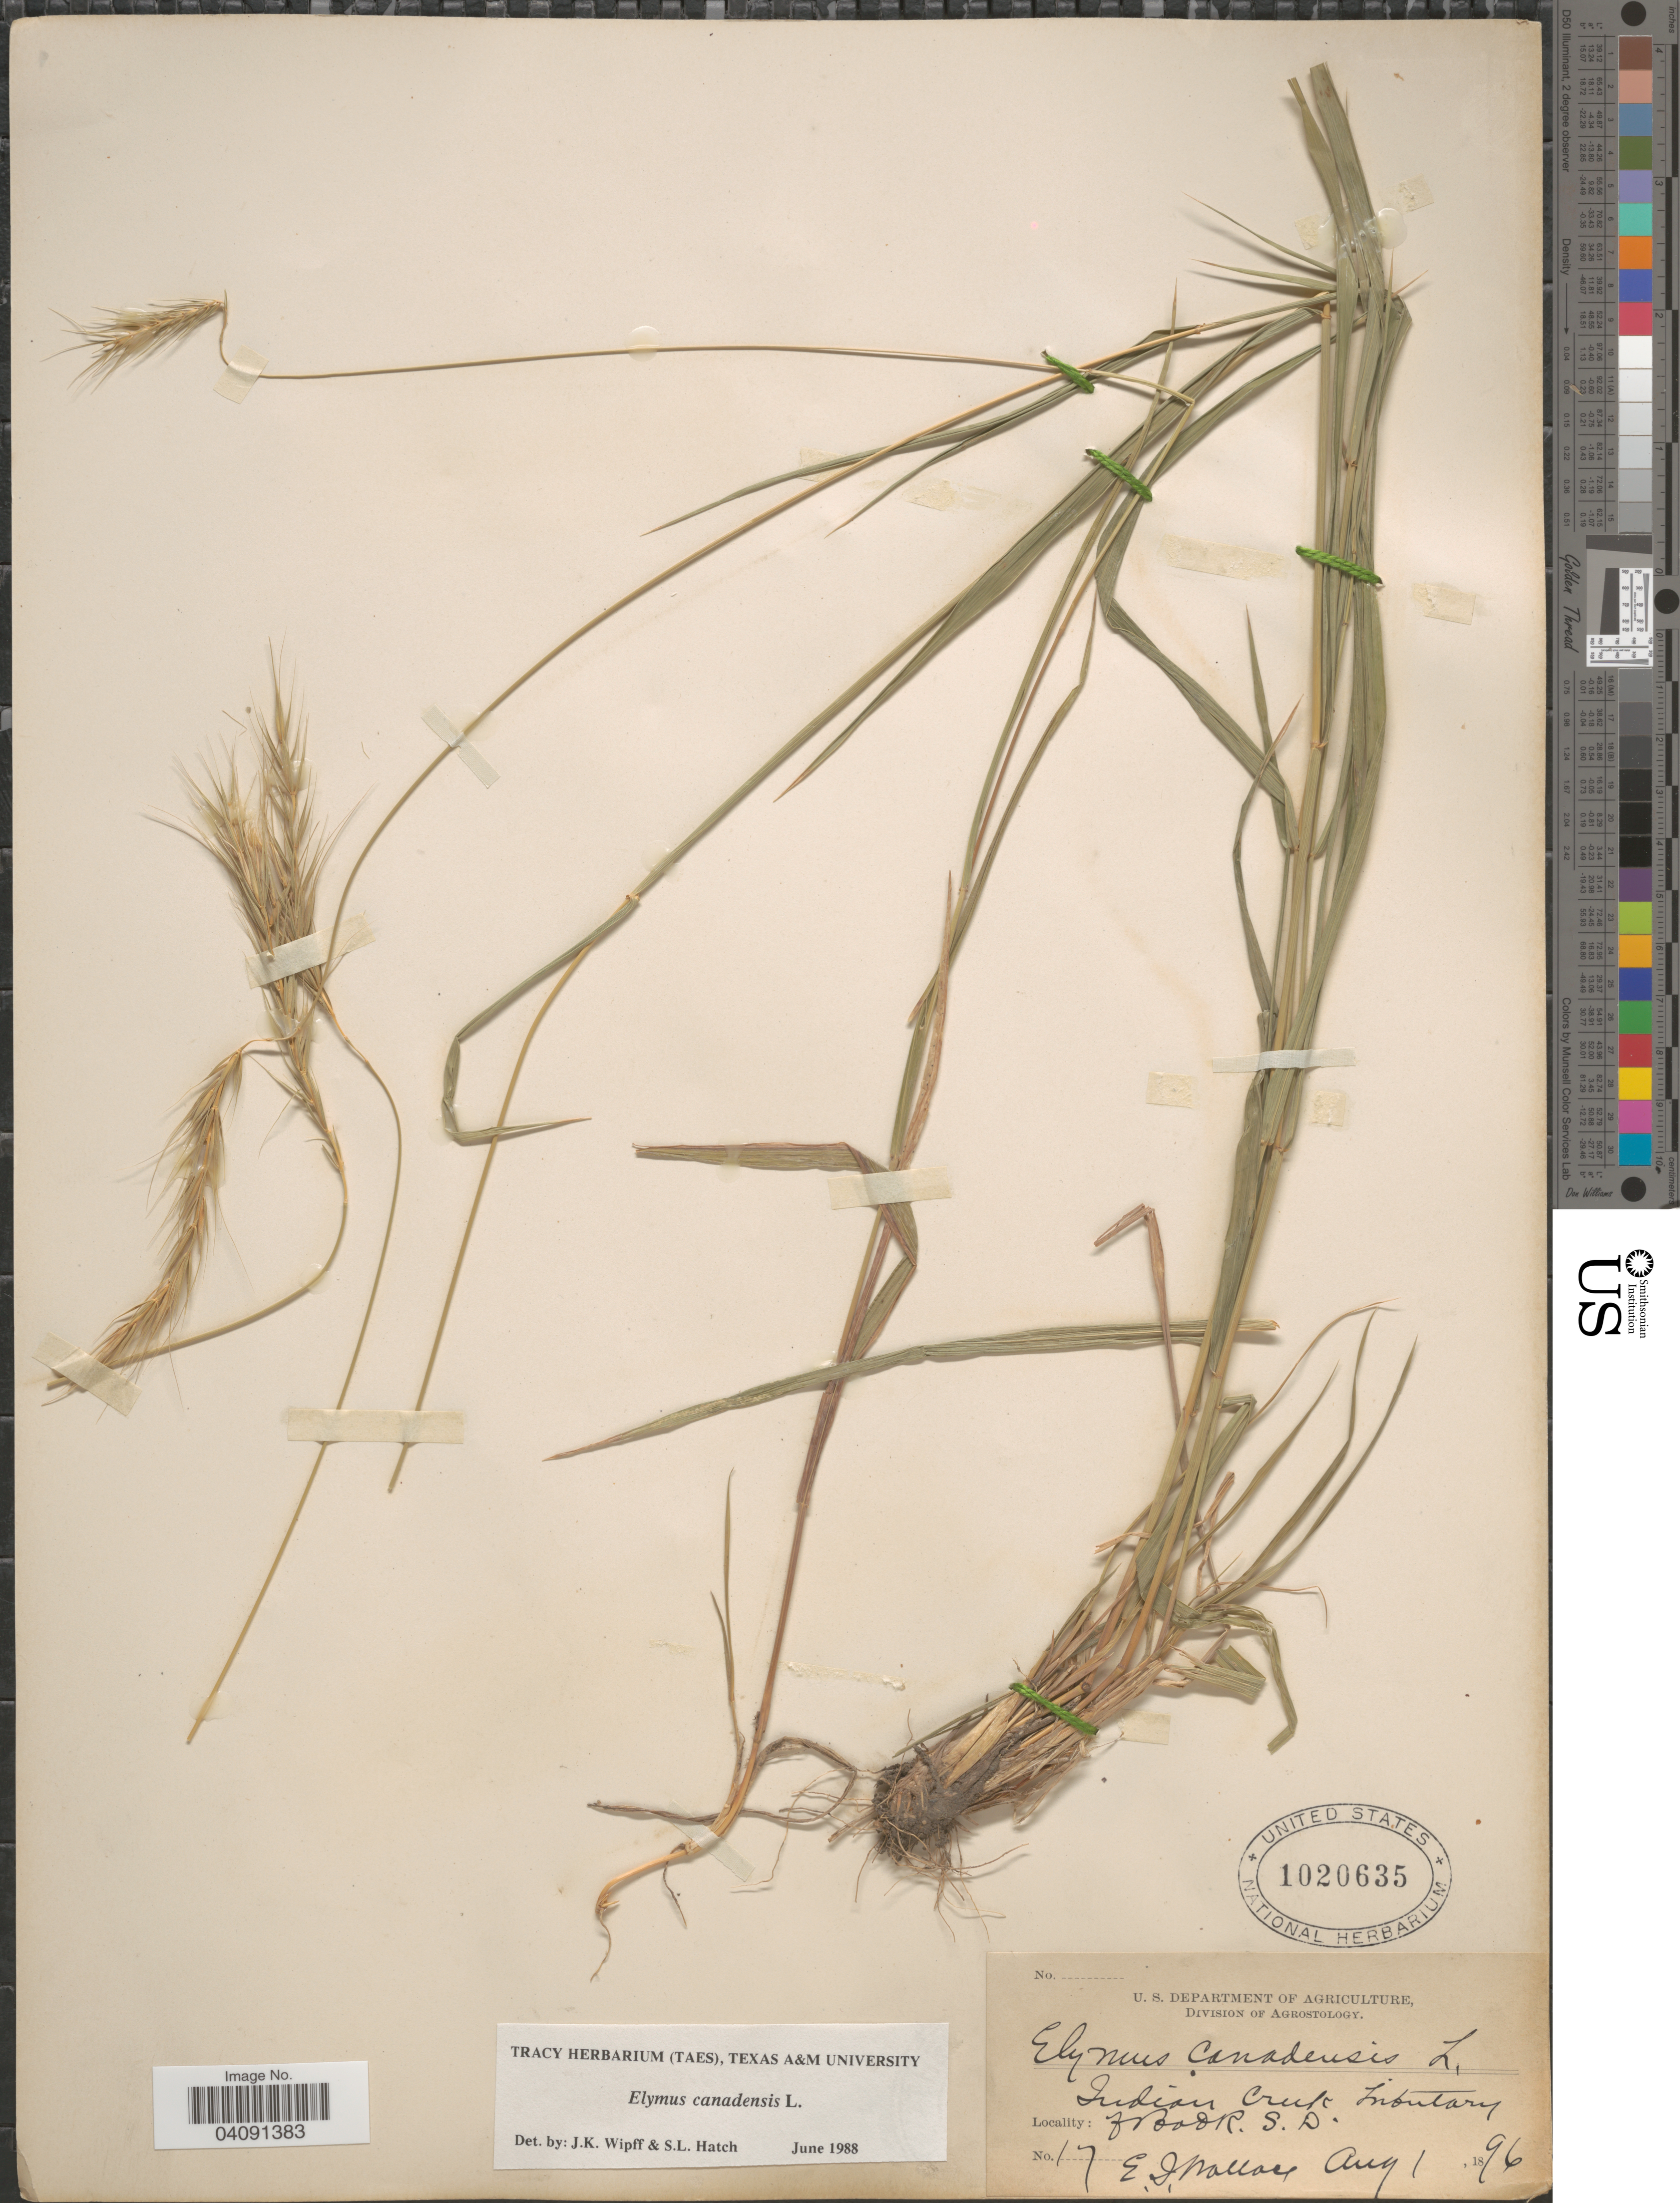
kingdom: Plantae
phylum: Tracheophyta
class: Liliopsida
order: Poales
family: Poaceae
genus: Elymus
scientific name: Elymus canadensis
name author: L.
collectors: E. J. Wallace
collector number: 17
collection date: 1896-08-01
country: United States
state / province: South Dakota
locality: Indian Creek. Tributary of Bad R.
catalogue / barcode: US 1020635